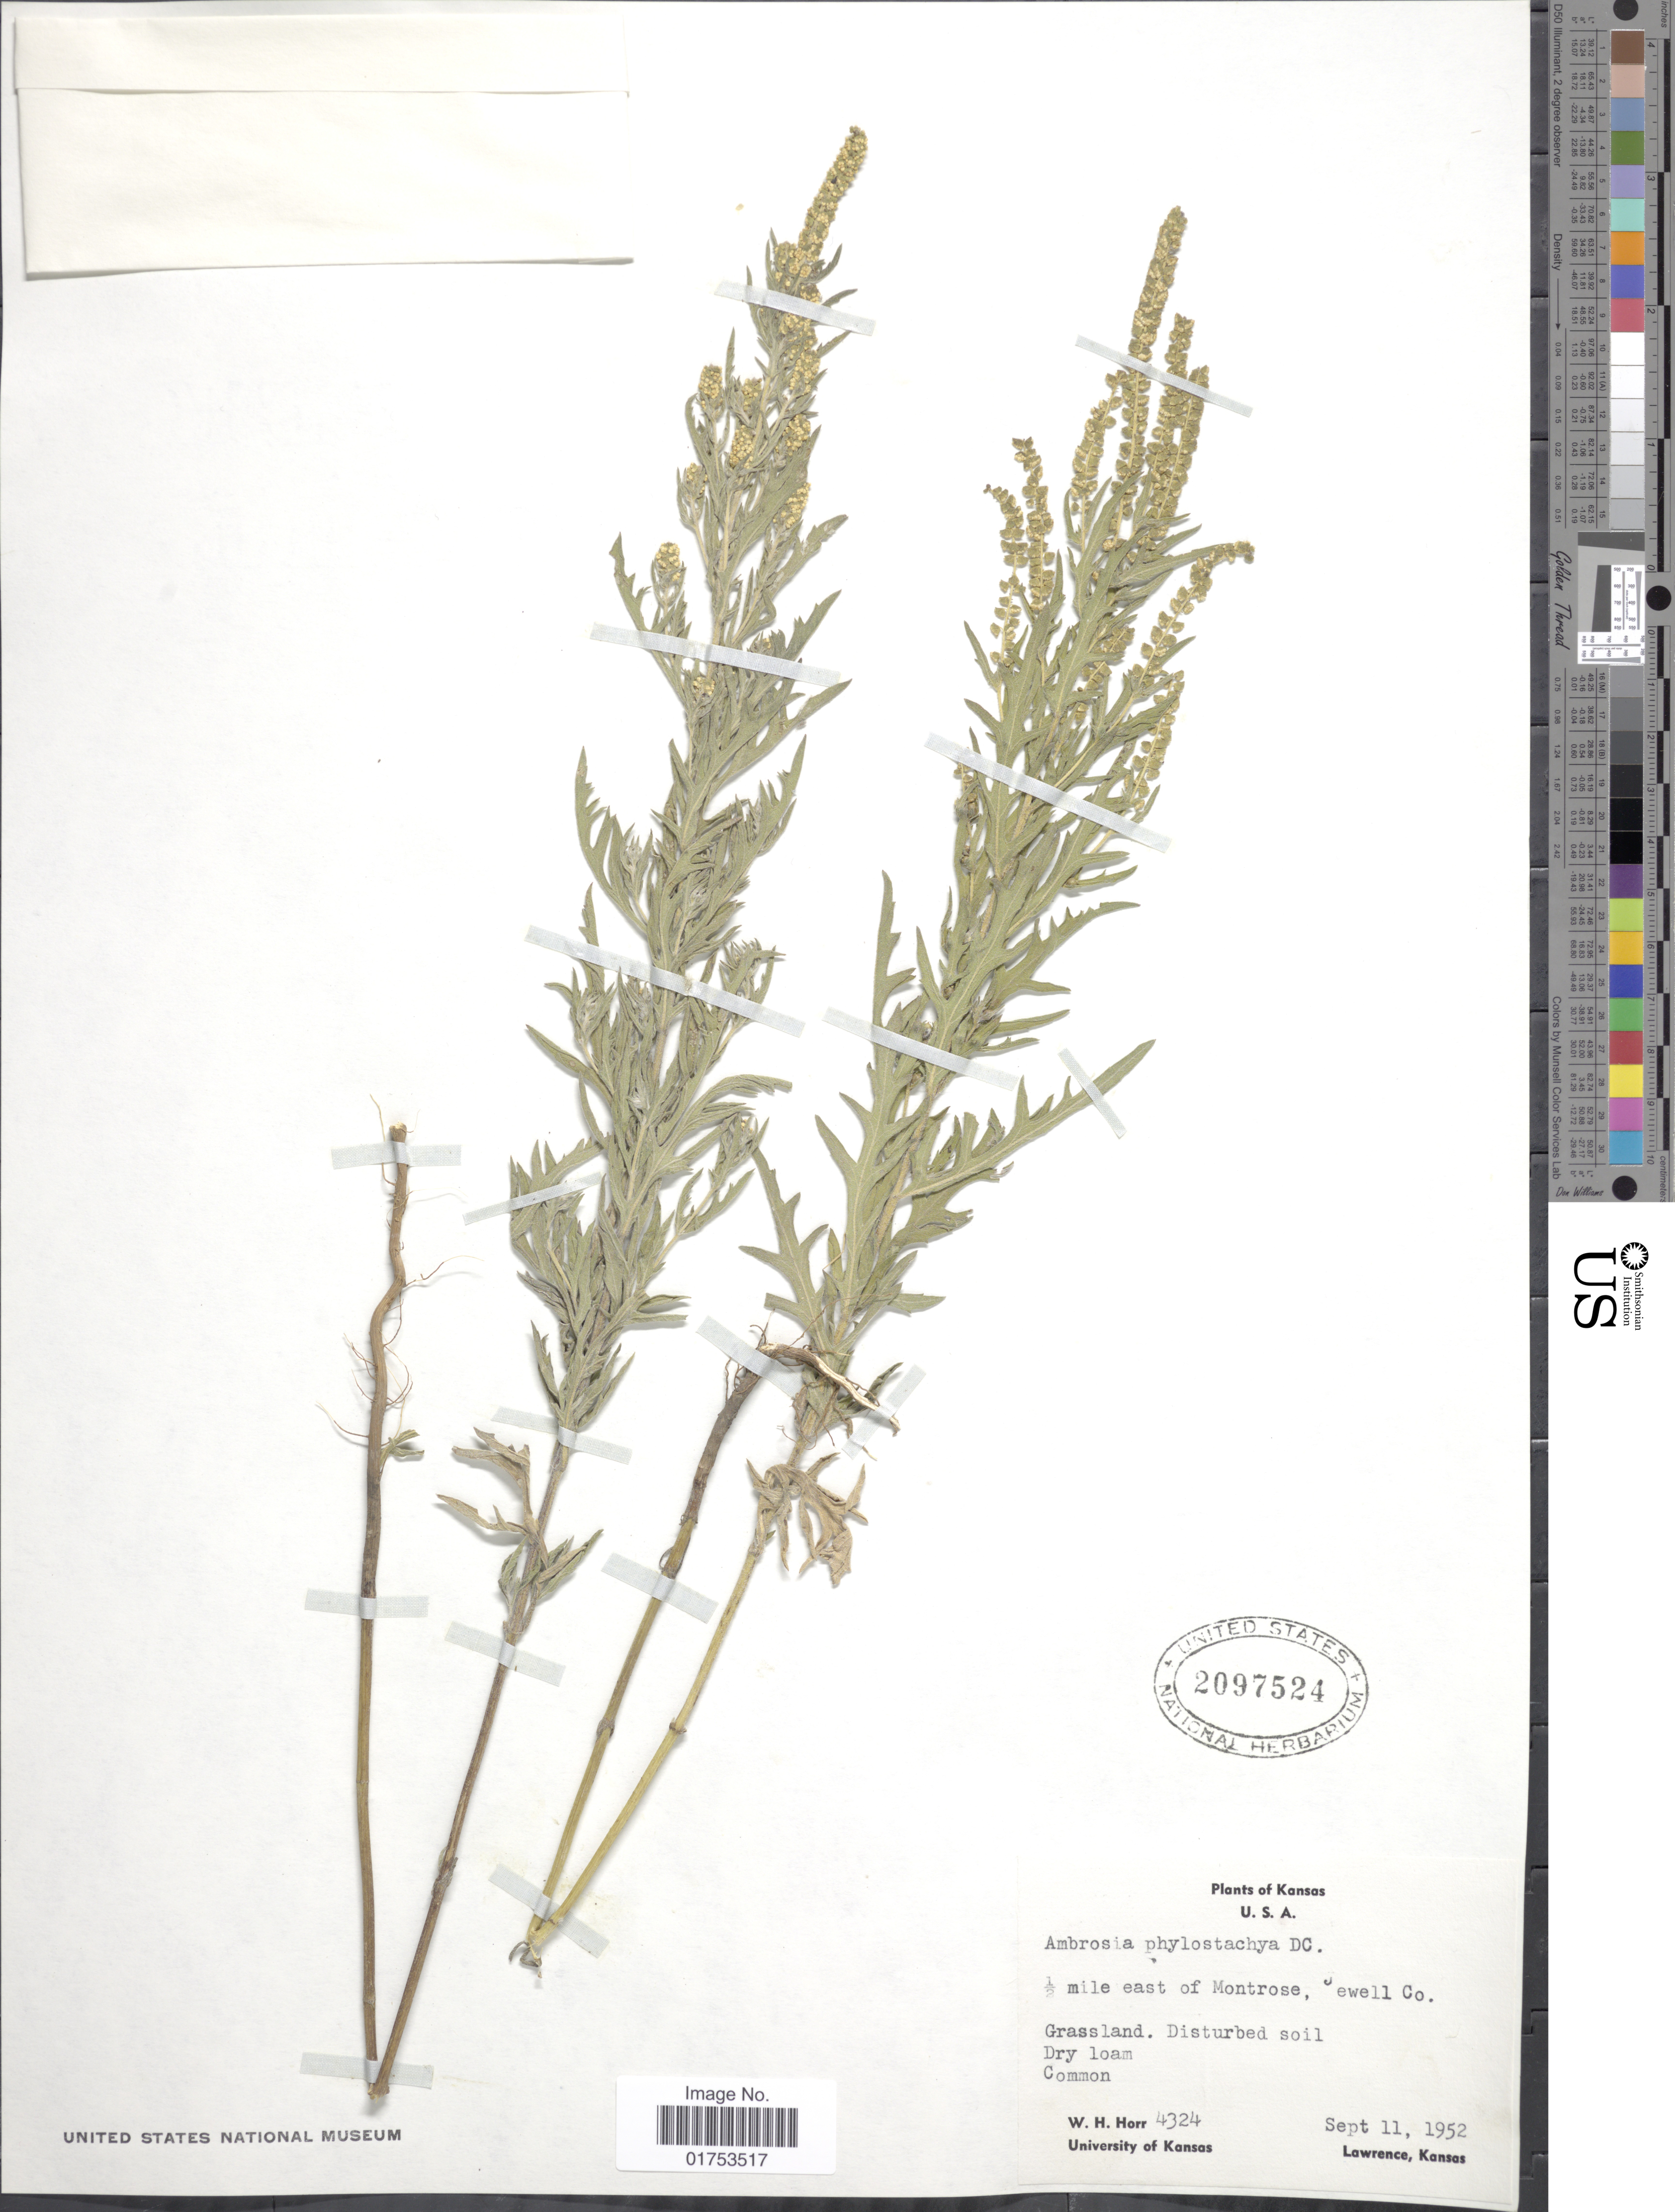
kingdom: Plantae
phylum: Tracheophyta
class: Magnoliopsida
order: Asterales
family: Asteraceae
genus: Ambrosia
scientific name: Ambrosia psilostachya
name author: DC.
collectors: W. H. Horr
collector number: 4324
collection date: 1952-09-11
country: United States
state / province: Kansas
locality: ½ mile east of Montrose, Jewell Co.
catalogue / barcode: US 2097524